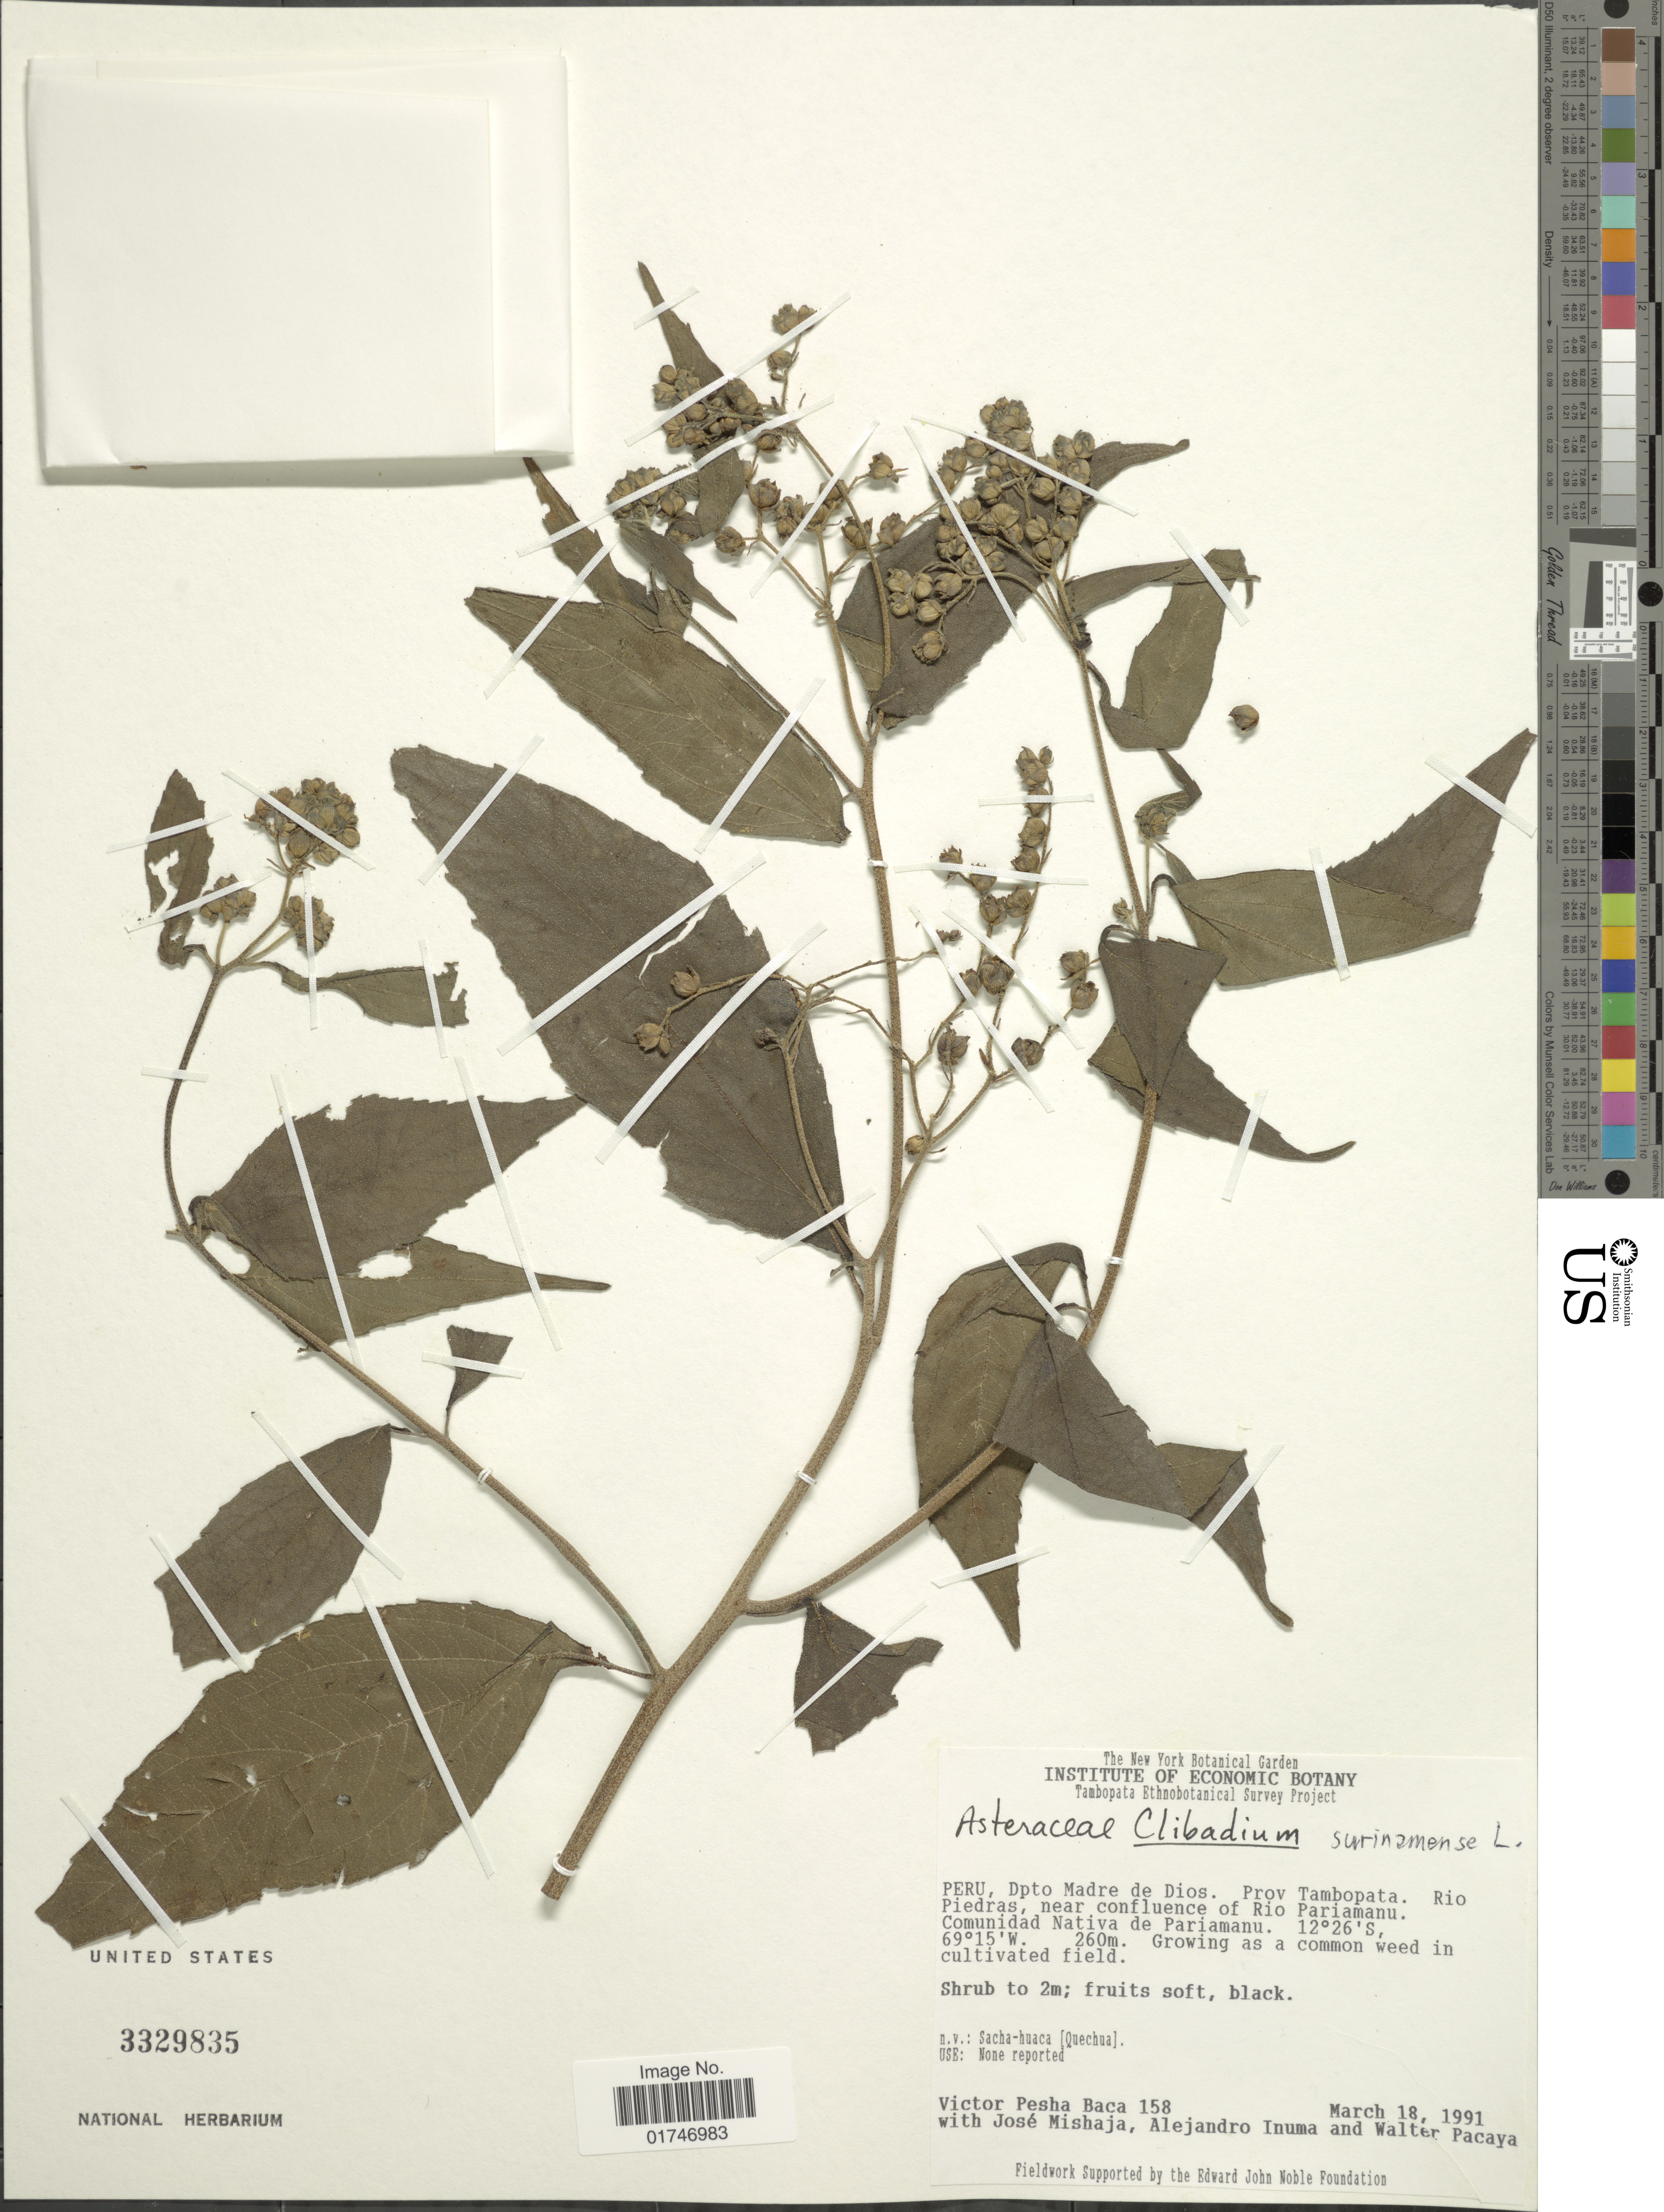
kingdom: Plantae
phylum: Tracheophyta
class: Magnoliopsida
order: Asterales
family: Asteraceae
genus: Clibadium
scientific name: Clibadium surinamense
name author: L.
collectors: V. Baca, J. Mishaja, A. Inuma & W. Pacaya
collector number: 158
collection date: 1991-03-18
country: Peru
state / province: Madre de Dios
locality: Peru, Dpto Madre de Dios, Prov. Tambopata. Rio Piedras, near confluence of Rio Pariamanu. Comunidad Nativa de Pariamanu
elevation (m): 260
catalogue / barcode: US 3329835